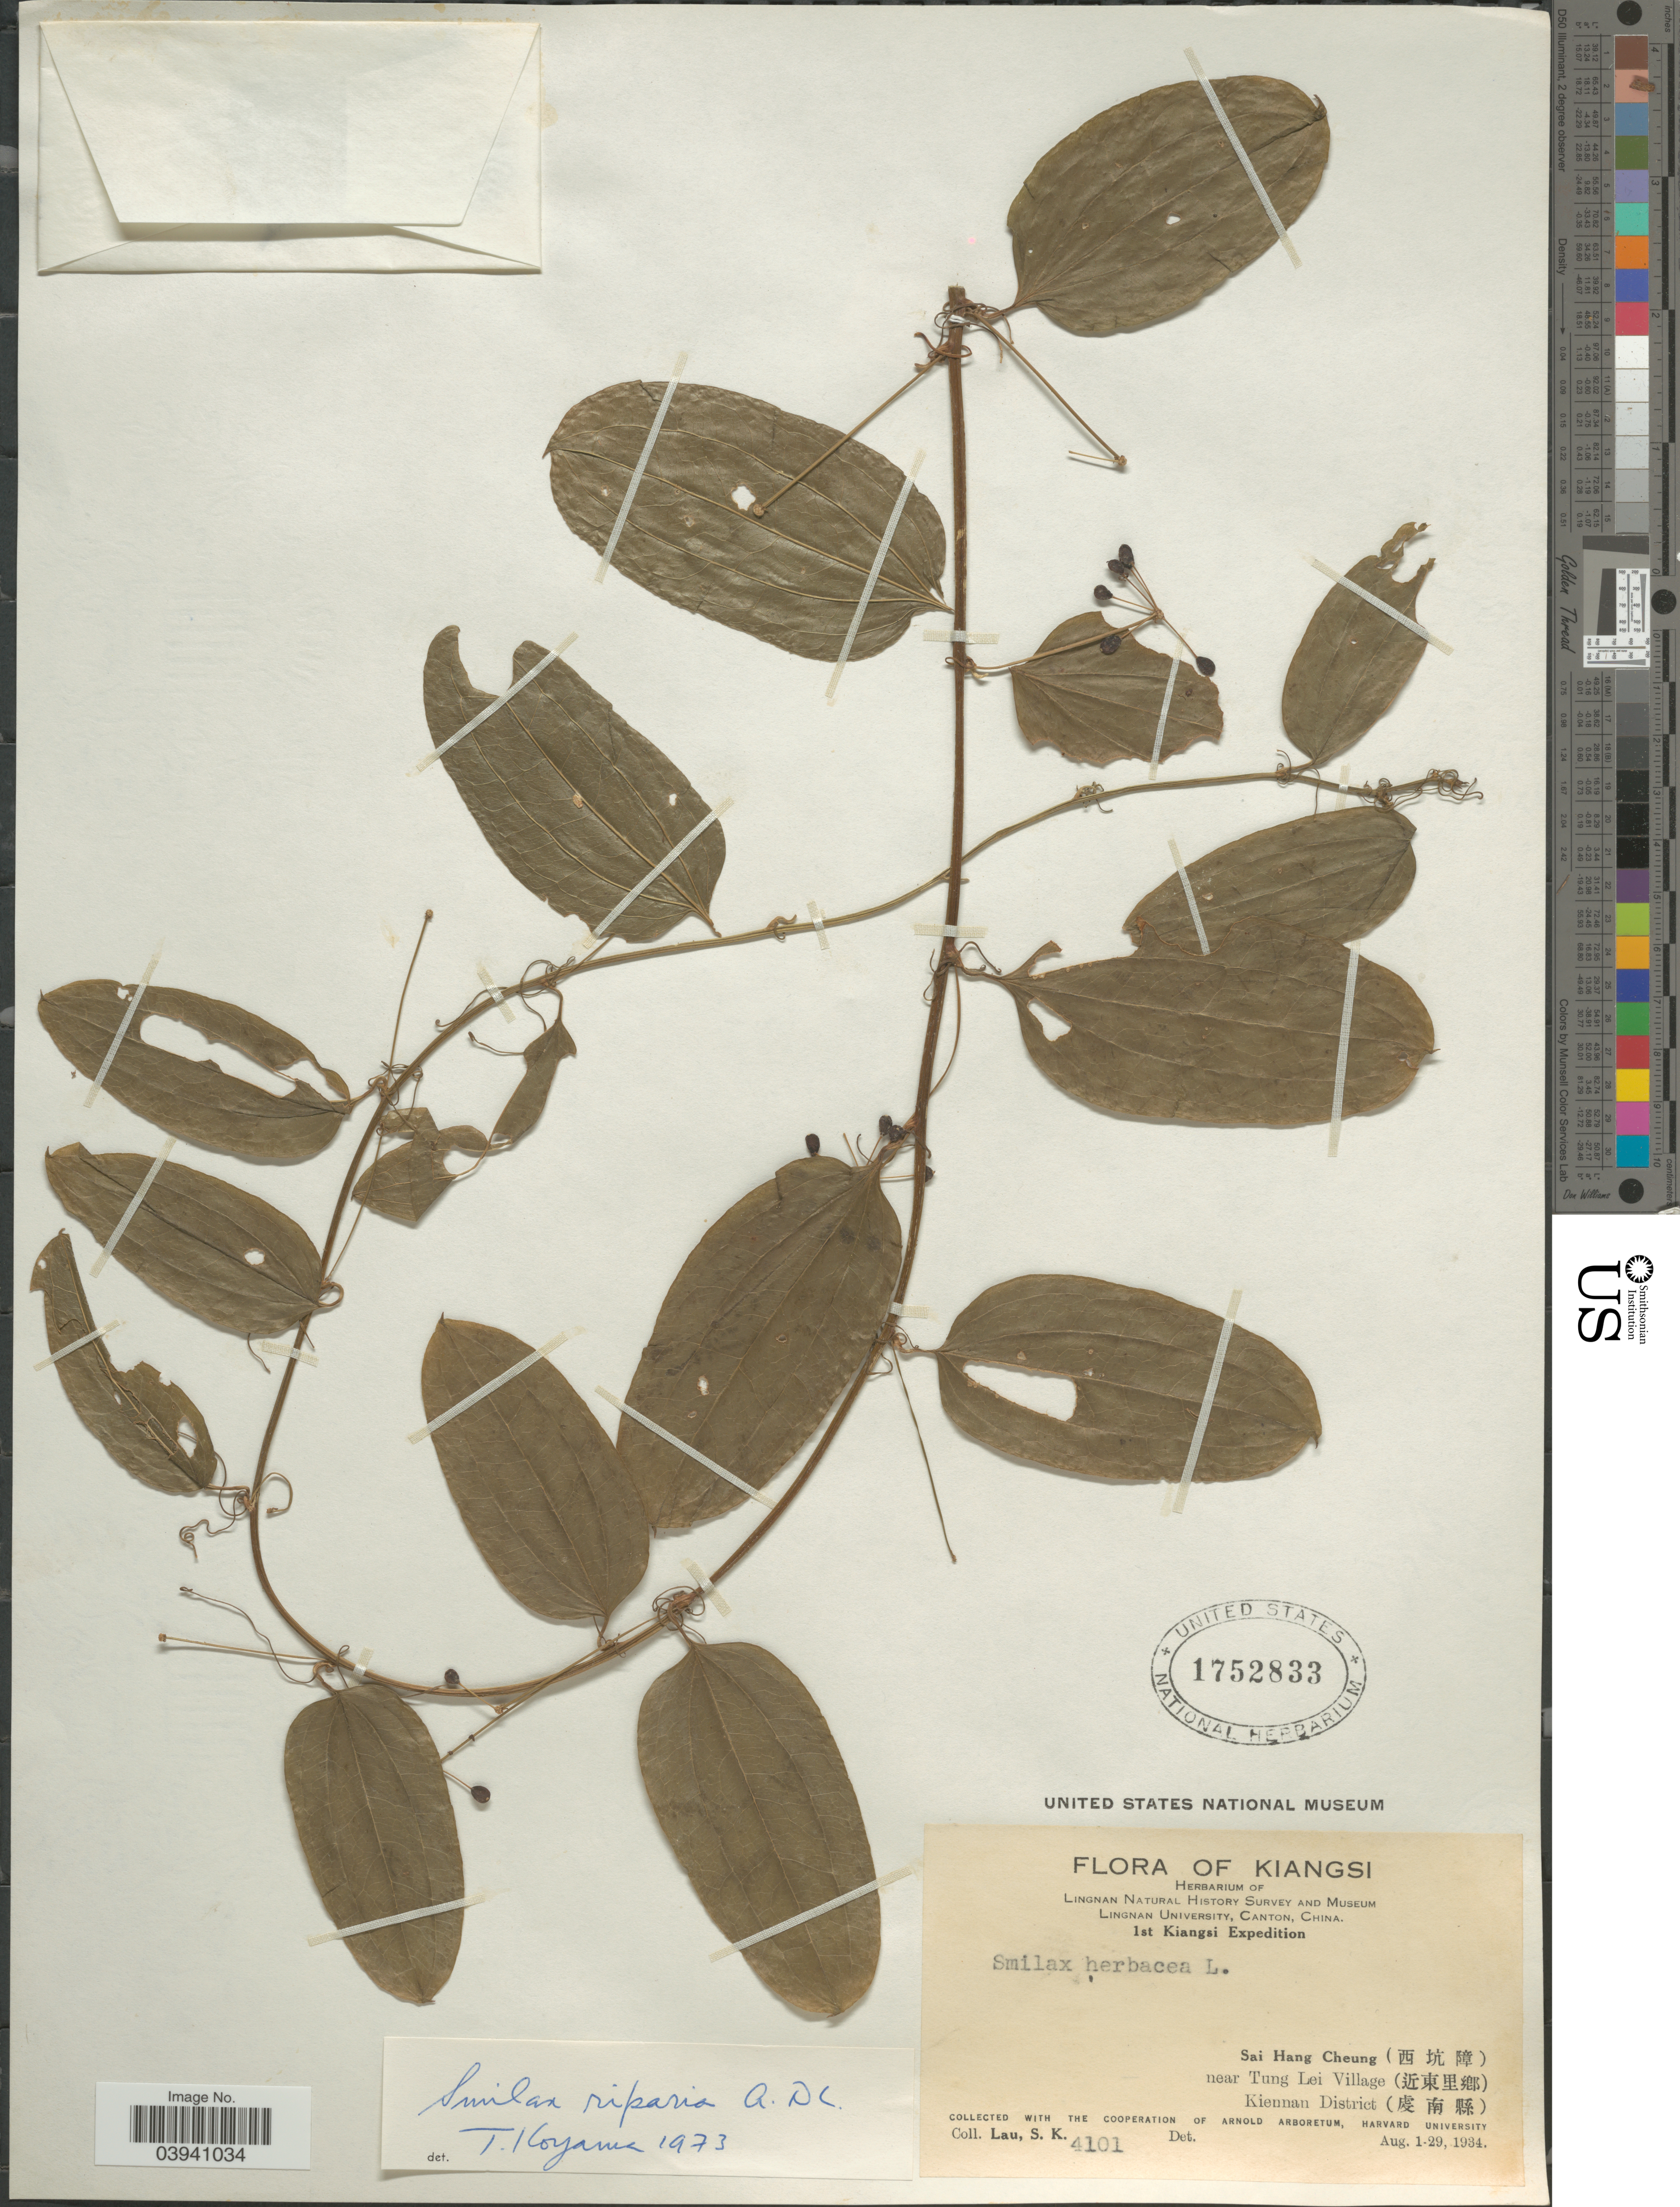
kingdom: Plantae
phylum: Tracheophyta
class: Liliopsida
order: Liliales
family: Smilacaceae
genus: Smilax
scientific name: Smilax riparia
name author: A. DC.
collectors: S. K. Lau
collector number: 4101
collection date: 1934-08-01/1934-08-29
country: China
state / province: Jiangxi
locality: Kiangsi. Sai Hang Cheung (X) near Tung Lei Village (X) Kiennan District (X).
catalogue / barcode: US 1752833